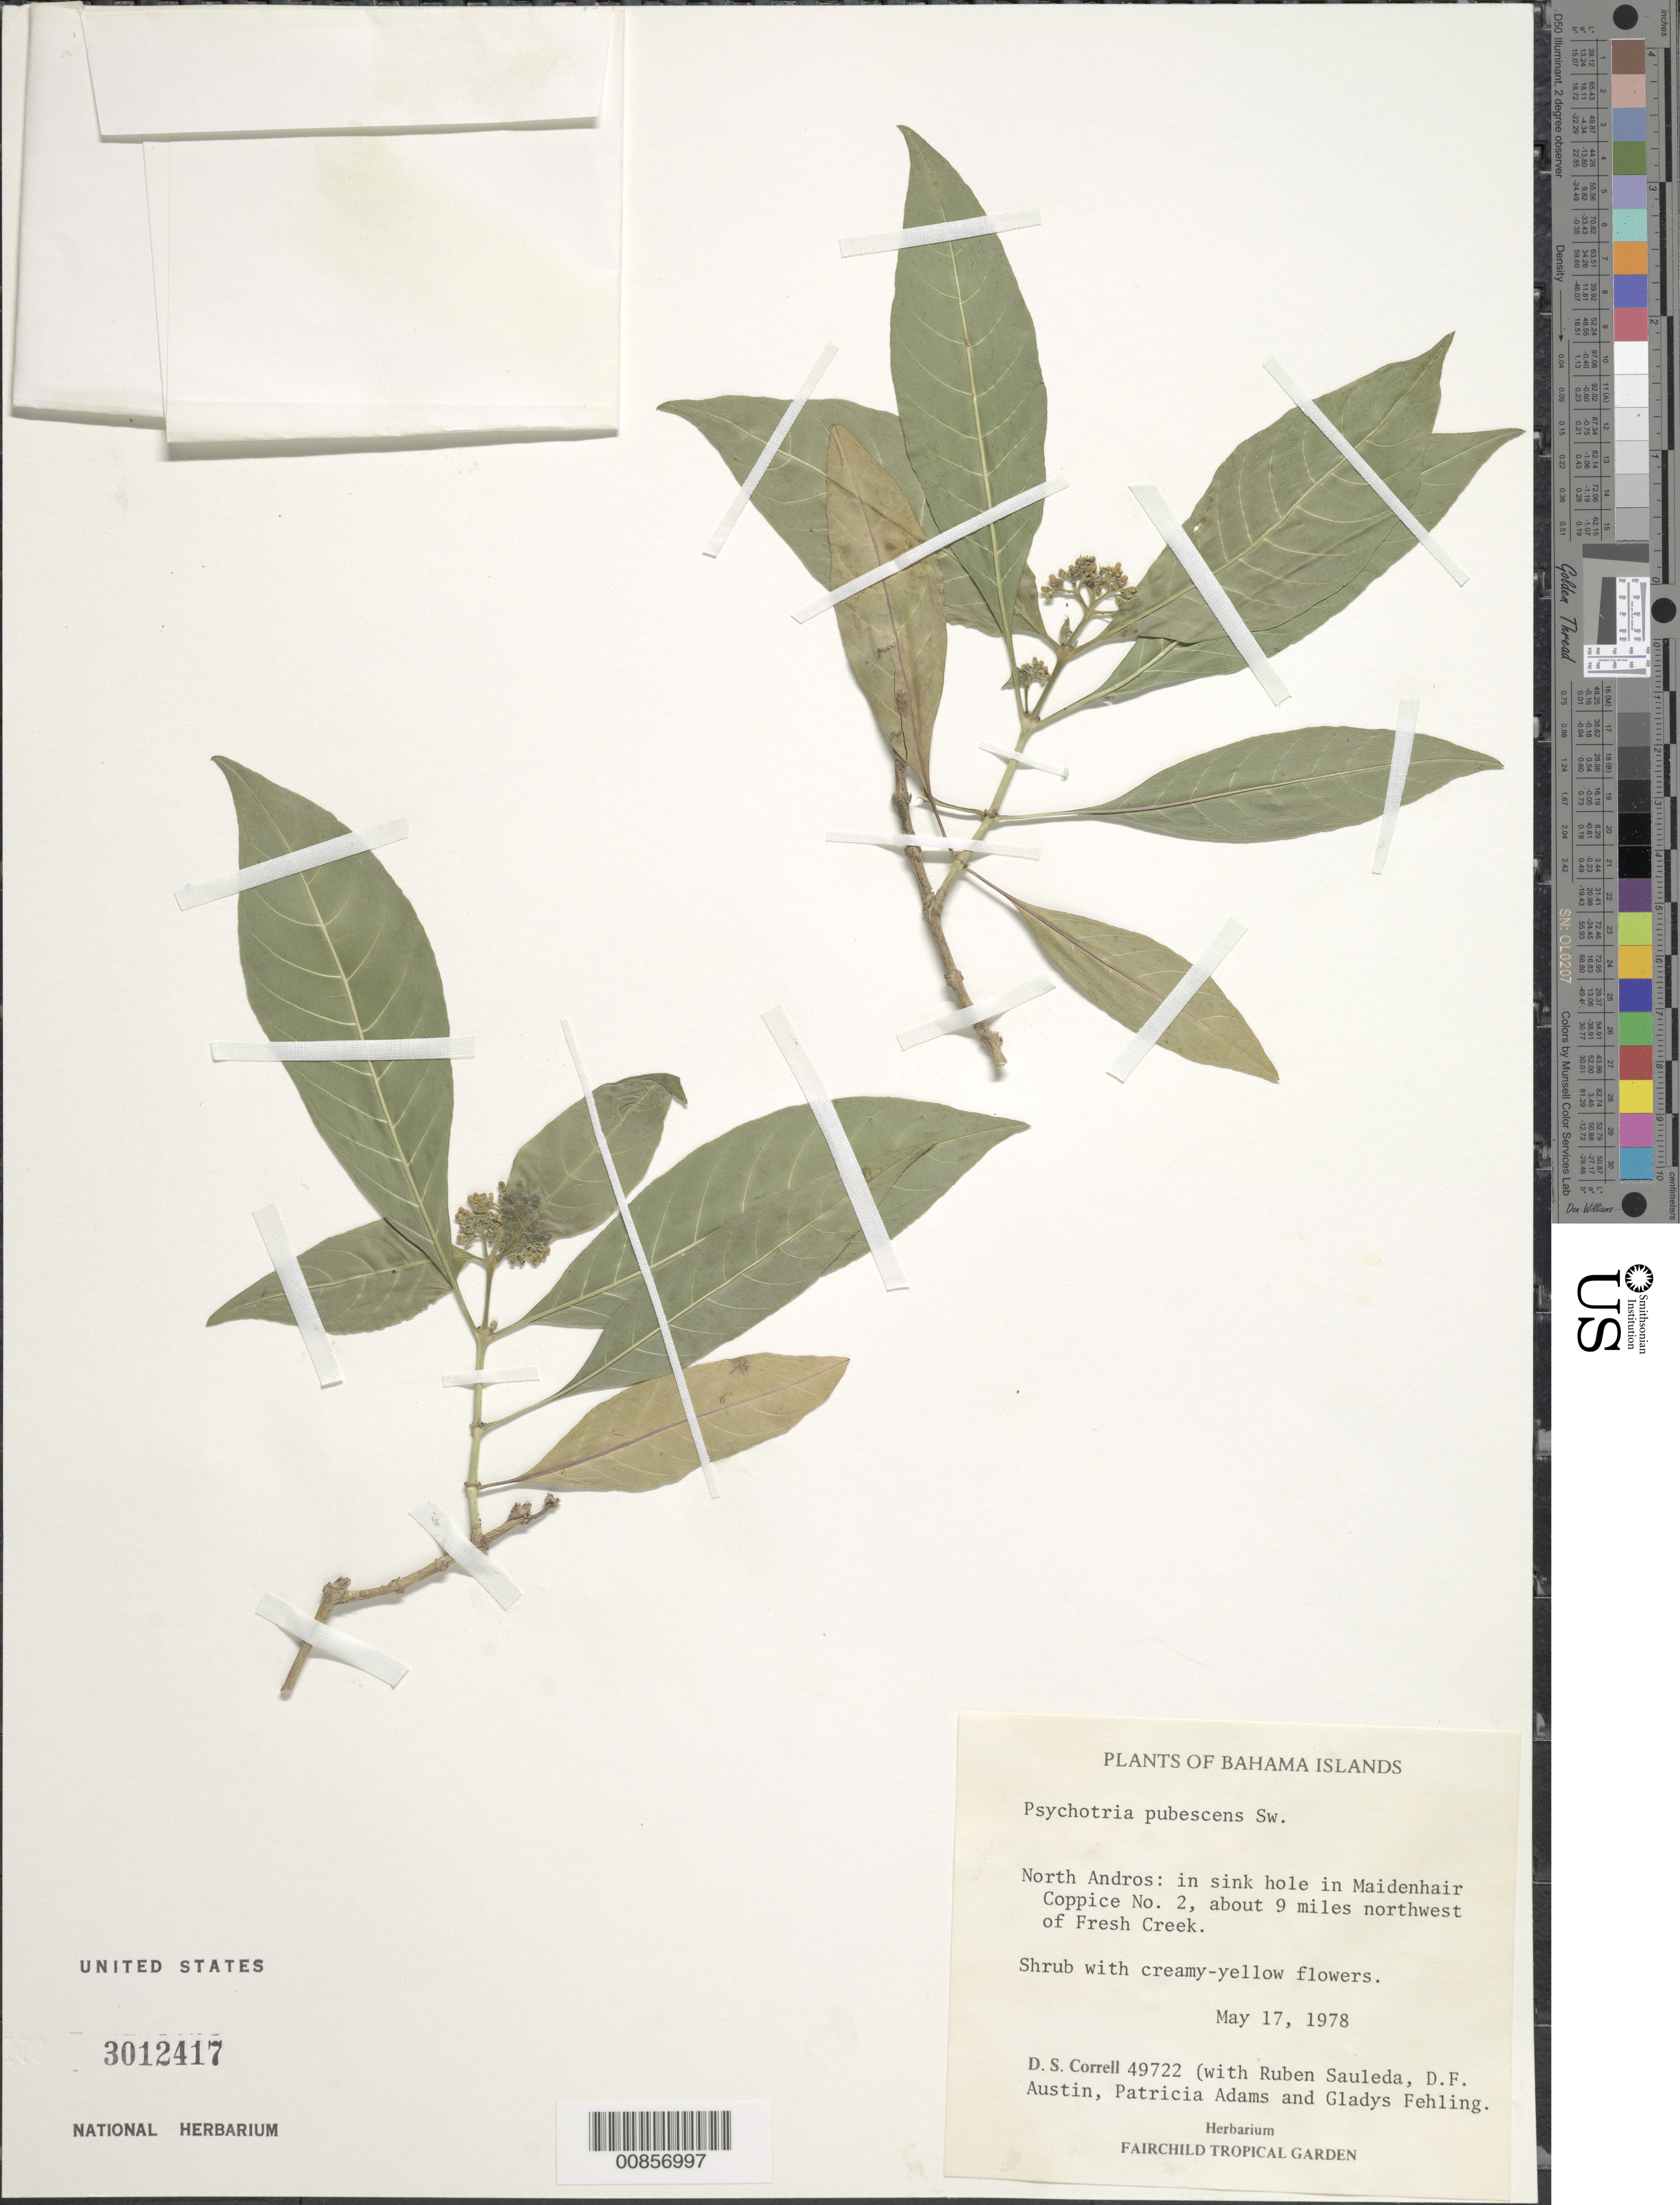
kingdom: Plantae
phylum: Tracheophyta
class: Magnoliopsida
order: Gentianales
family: Rubiaceae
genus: Psychotria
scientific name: Psychotria pubescens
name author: Sw.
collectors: D. S. Correll, R. Sauleda, D. Austin, P. H. Adams & G. Fehling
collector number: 49722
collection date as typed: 17 May 1978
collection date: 1978-05-17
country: Bahamas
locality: North Andros: In Maiden Hair Coppice No. 2, about 9 miles northwest of Fresh Creek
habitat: Sink hole in coppice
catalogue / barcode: US 3012417